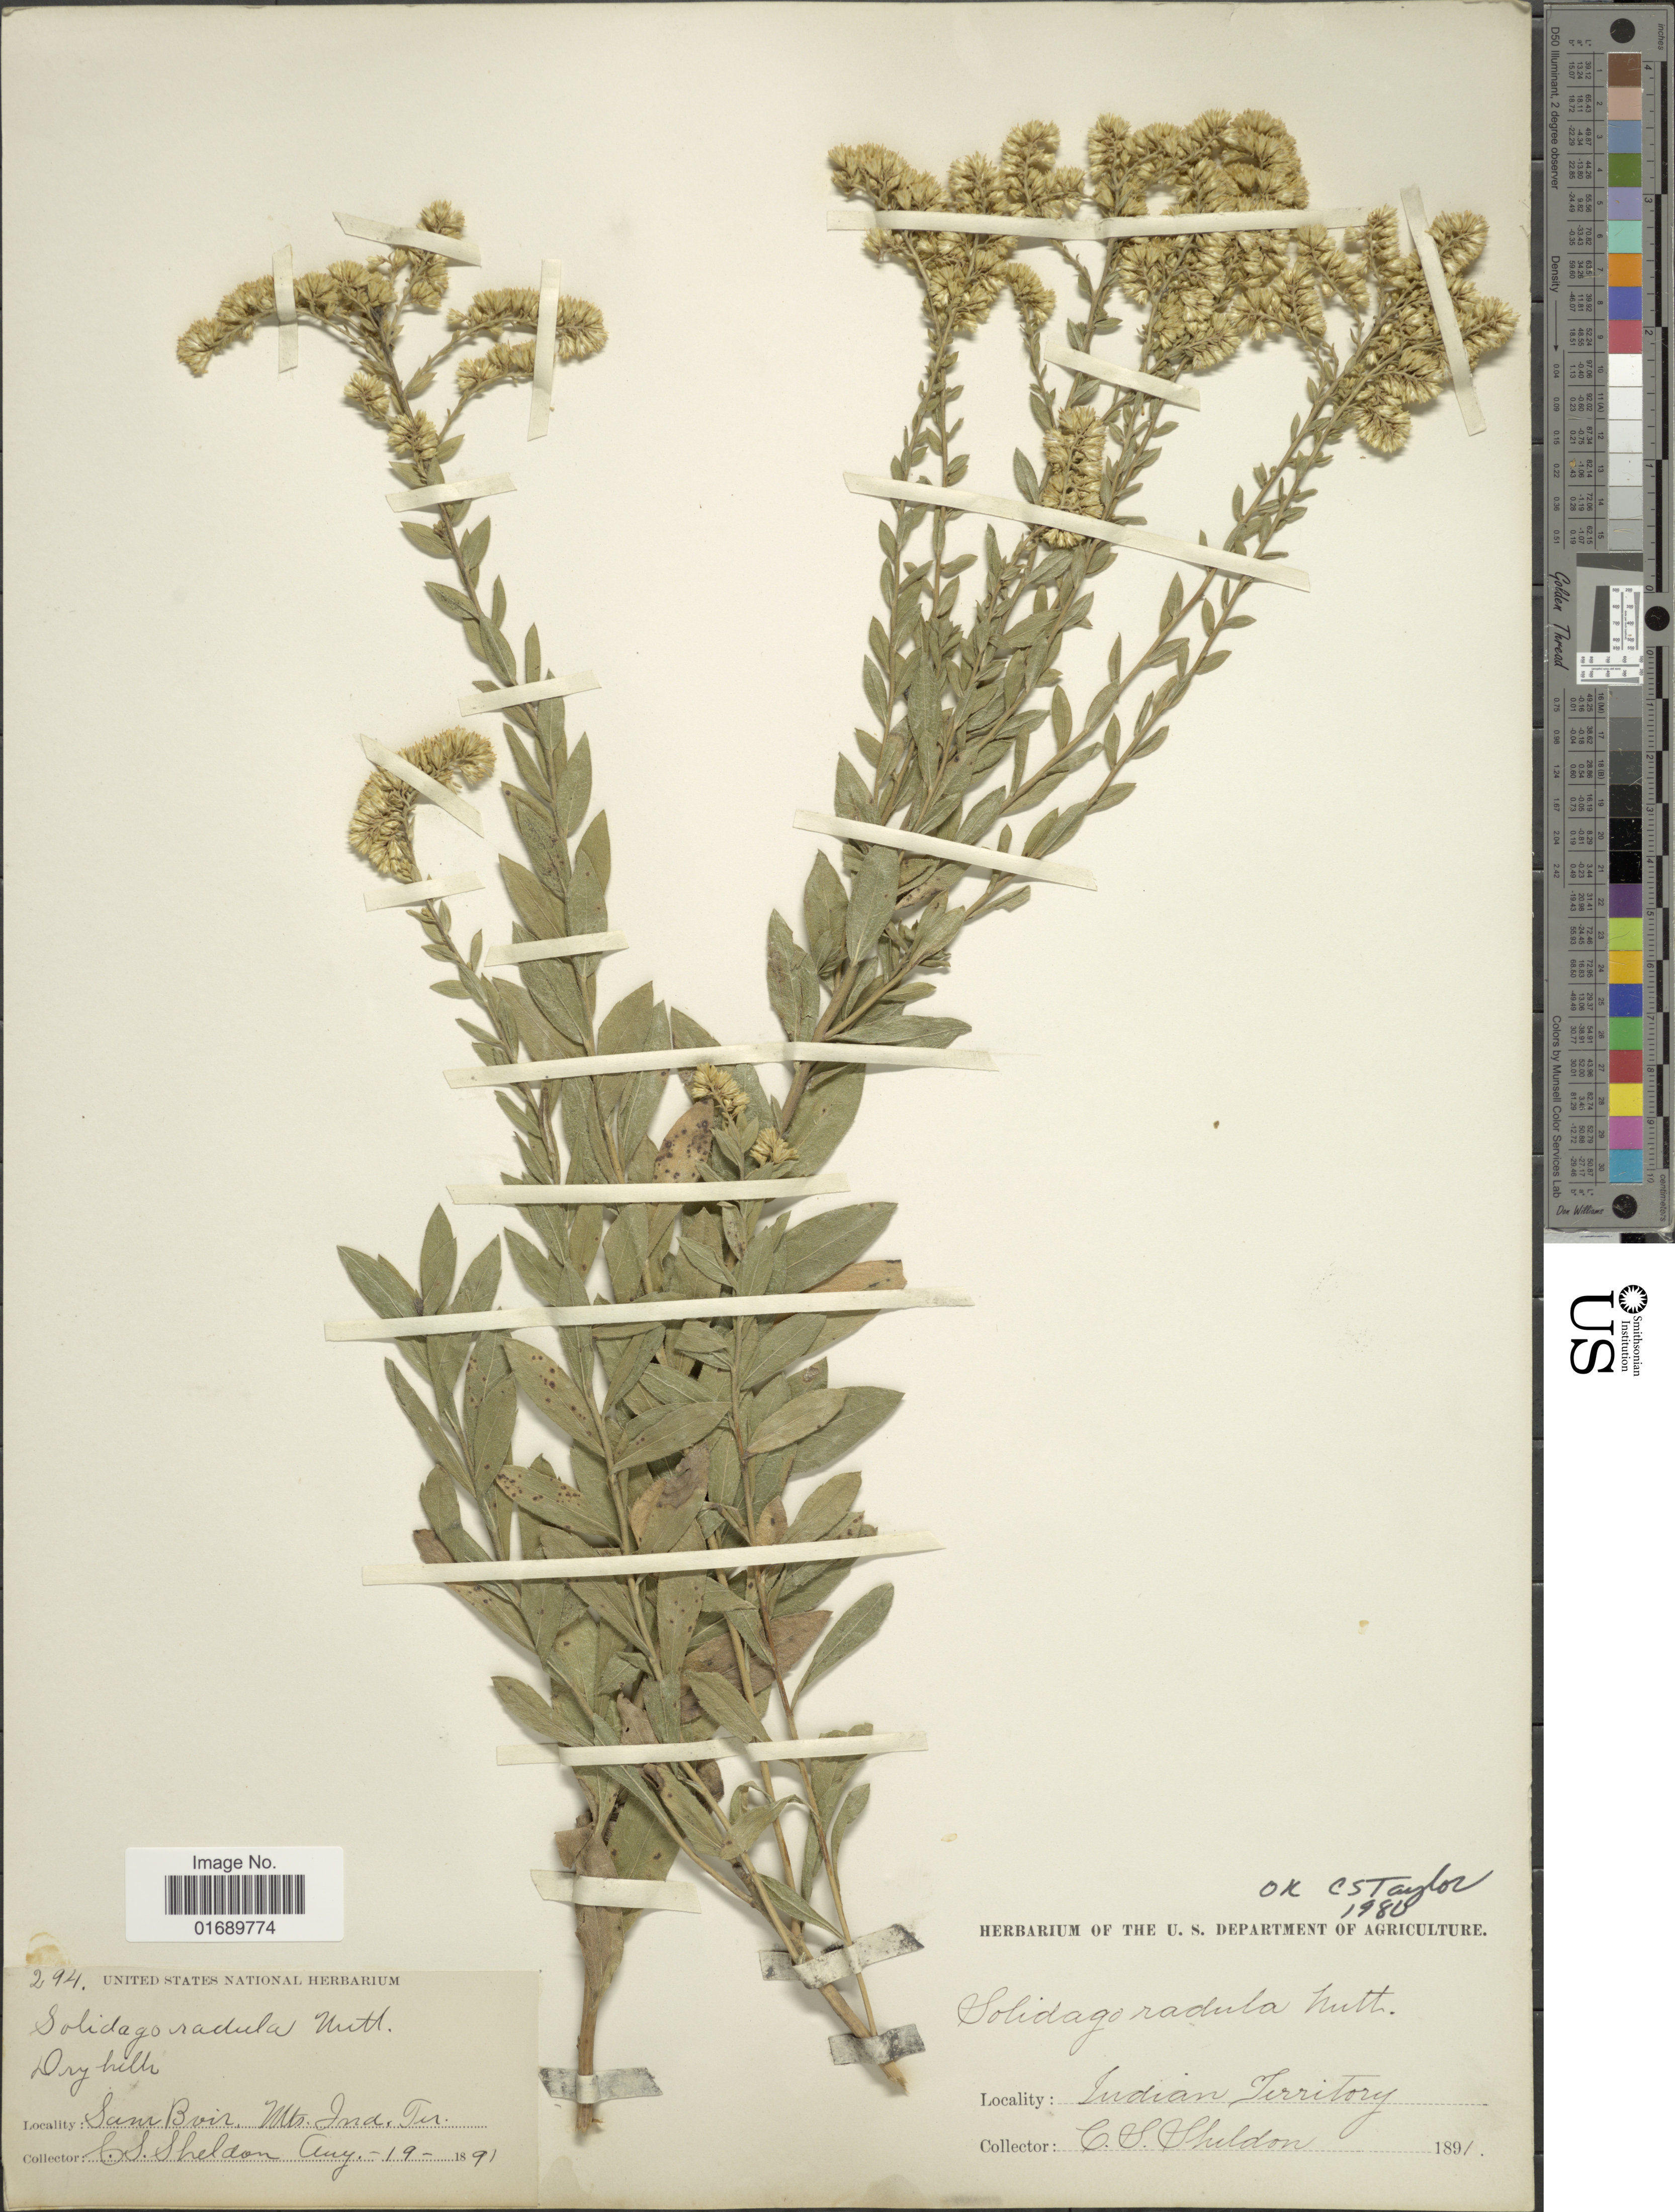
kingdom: Plantae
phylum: Tracheophyta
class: Magnoliopsida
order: Asterales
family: Asteraceae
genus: Solidago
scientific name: Solidago radula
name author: Nutt.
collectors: C. S. Sheldon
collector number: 294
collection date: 1891-08-19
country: United States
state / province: Oklahoma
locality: Dry hills, Sam Boir Mts. Ind Ter